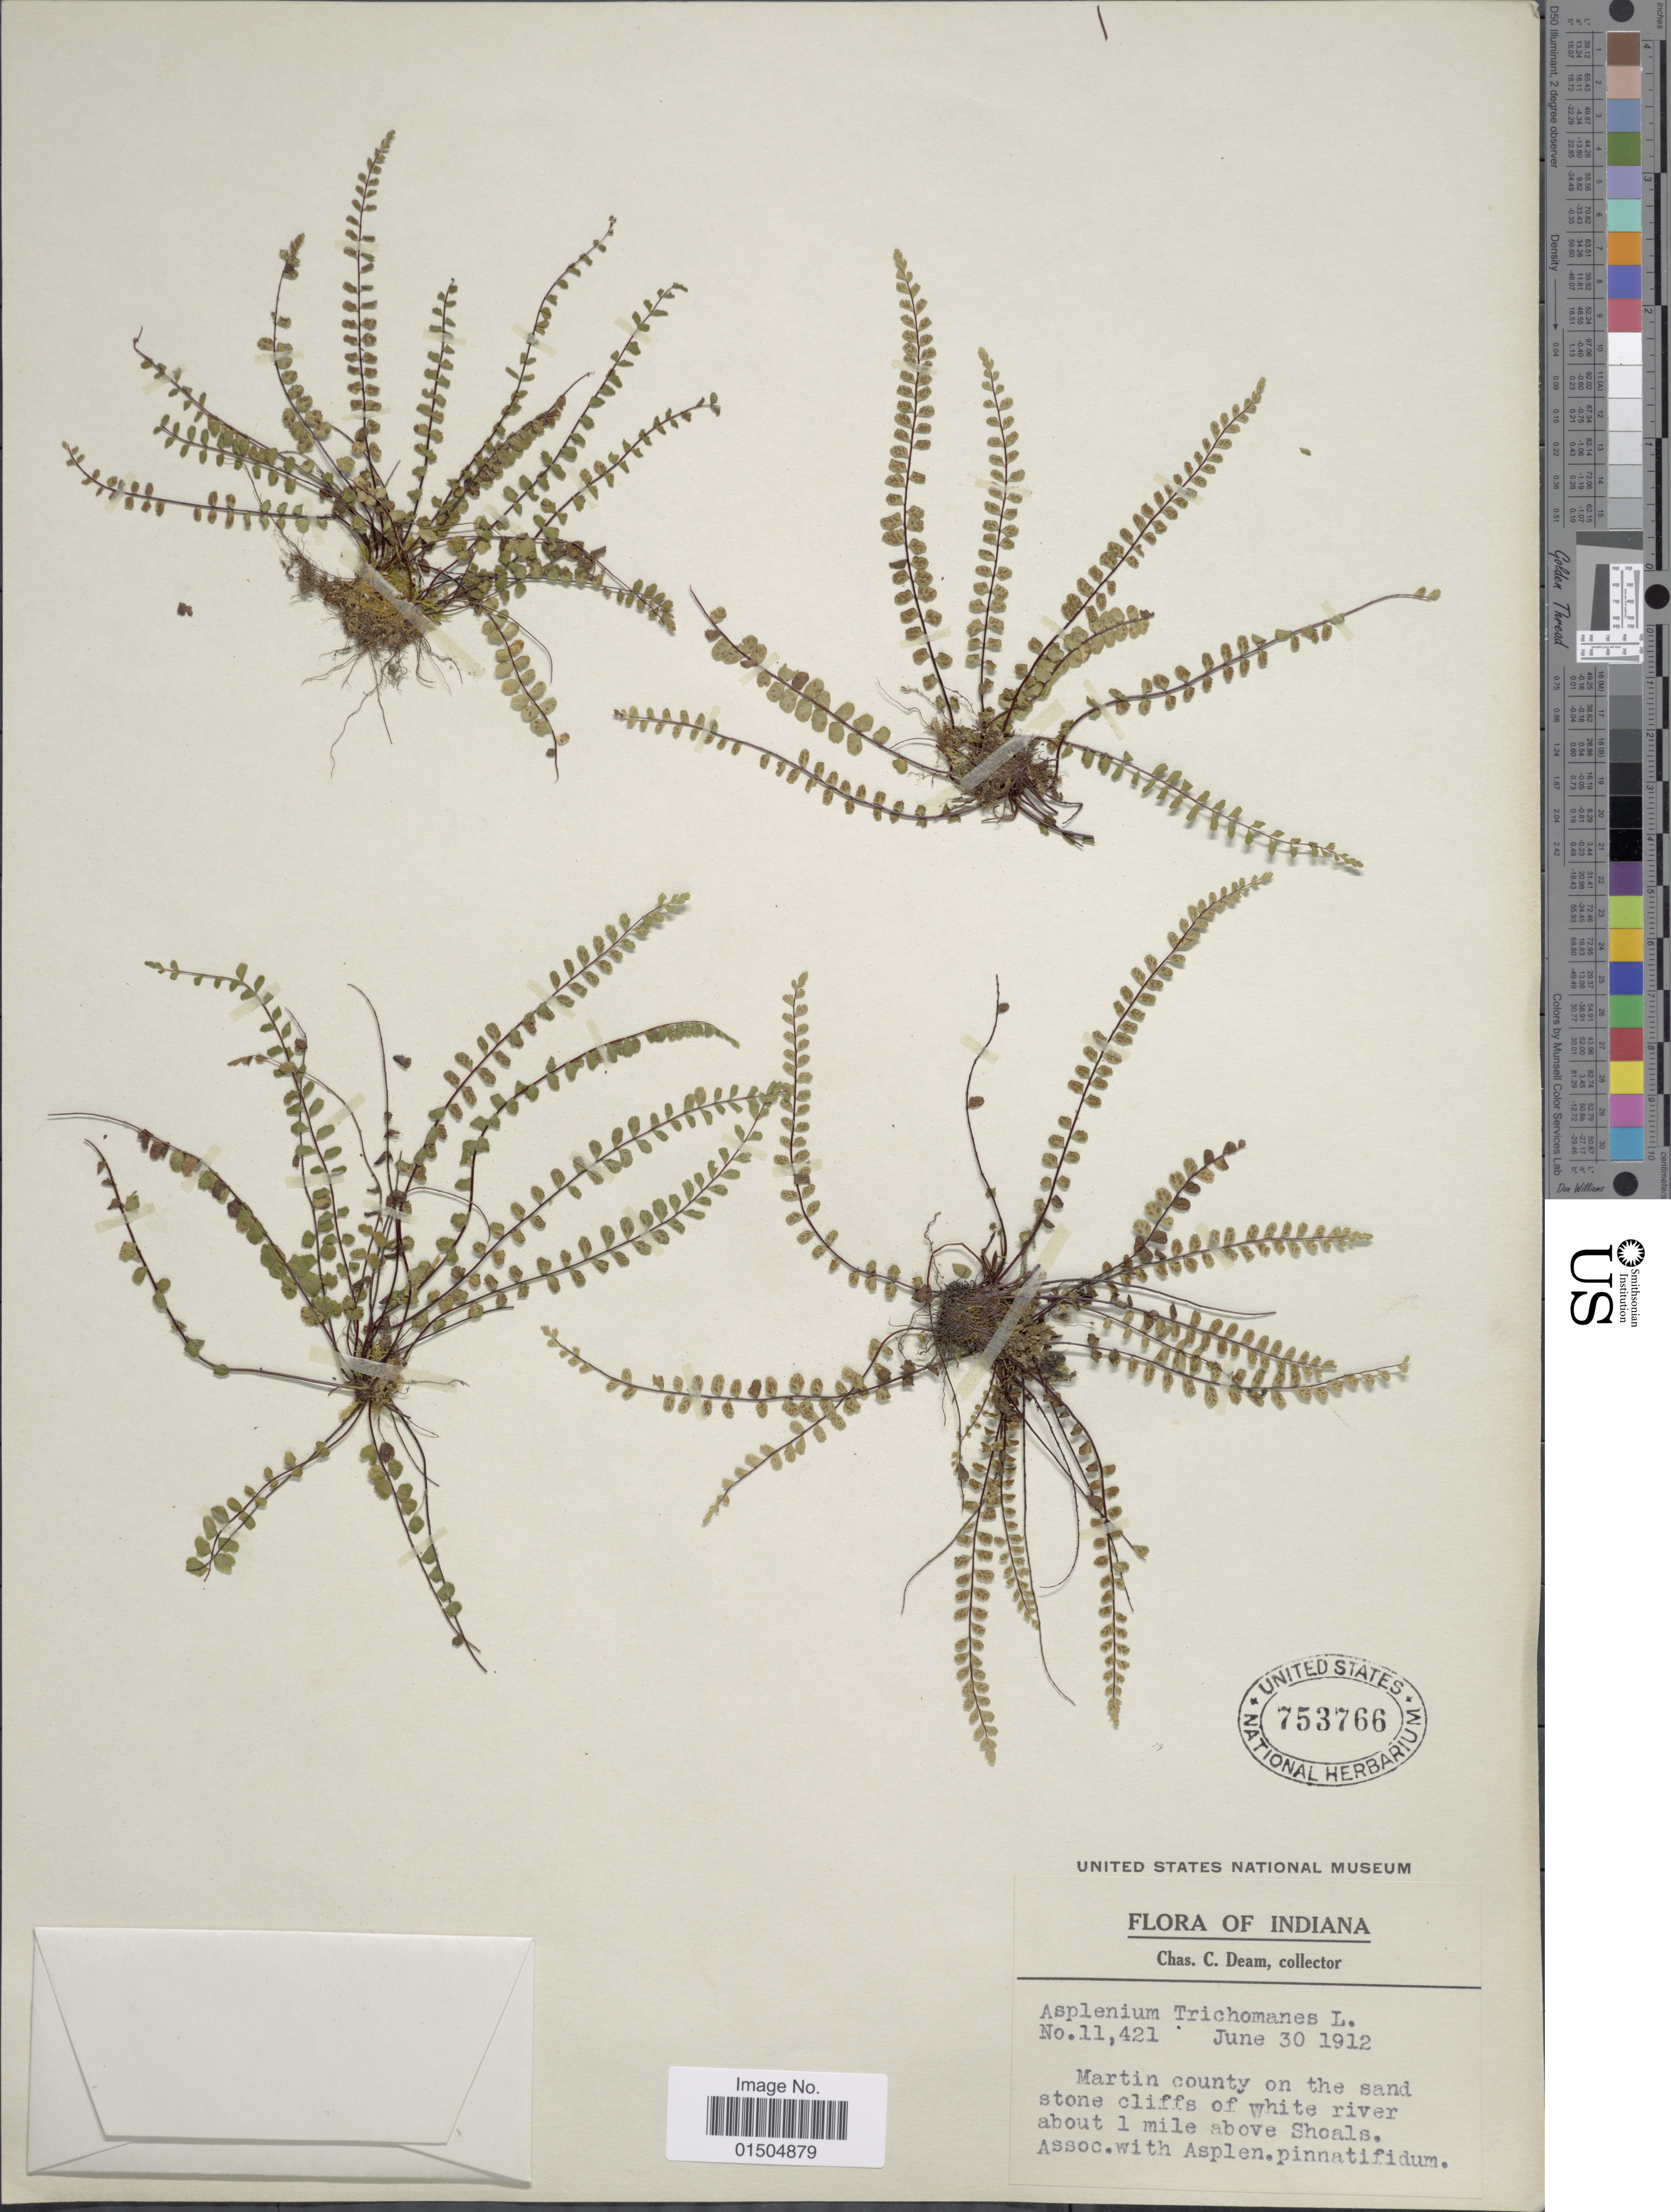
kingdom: Plantae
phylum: Tracheophyta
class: Polypodiopsida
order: Polypodiales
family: Aspleniaceae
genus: Asplenium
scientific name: Asplenium trichomanes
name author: L.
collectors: C. C. Deam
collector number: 11421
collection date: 1912-06-30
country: United States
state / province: Indiana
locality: Martin county on the sand stone cliffs of White river about 1 mile above Shoals.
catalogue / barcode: US 753766